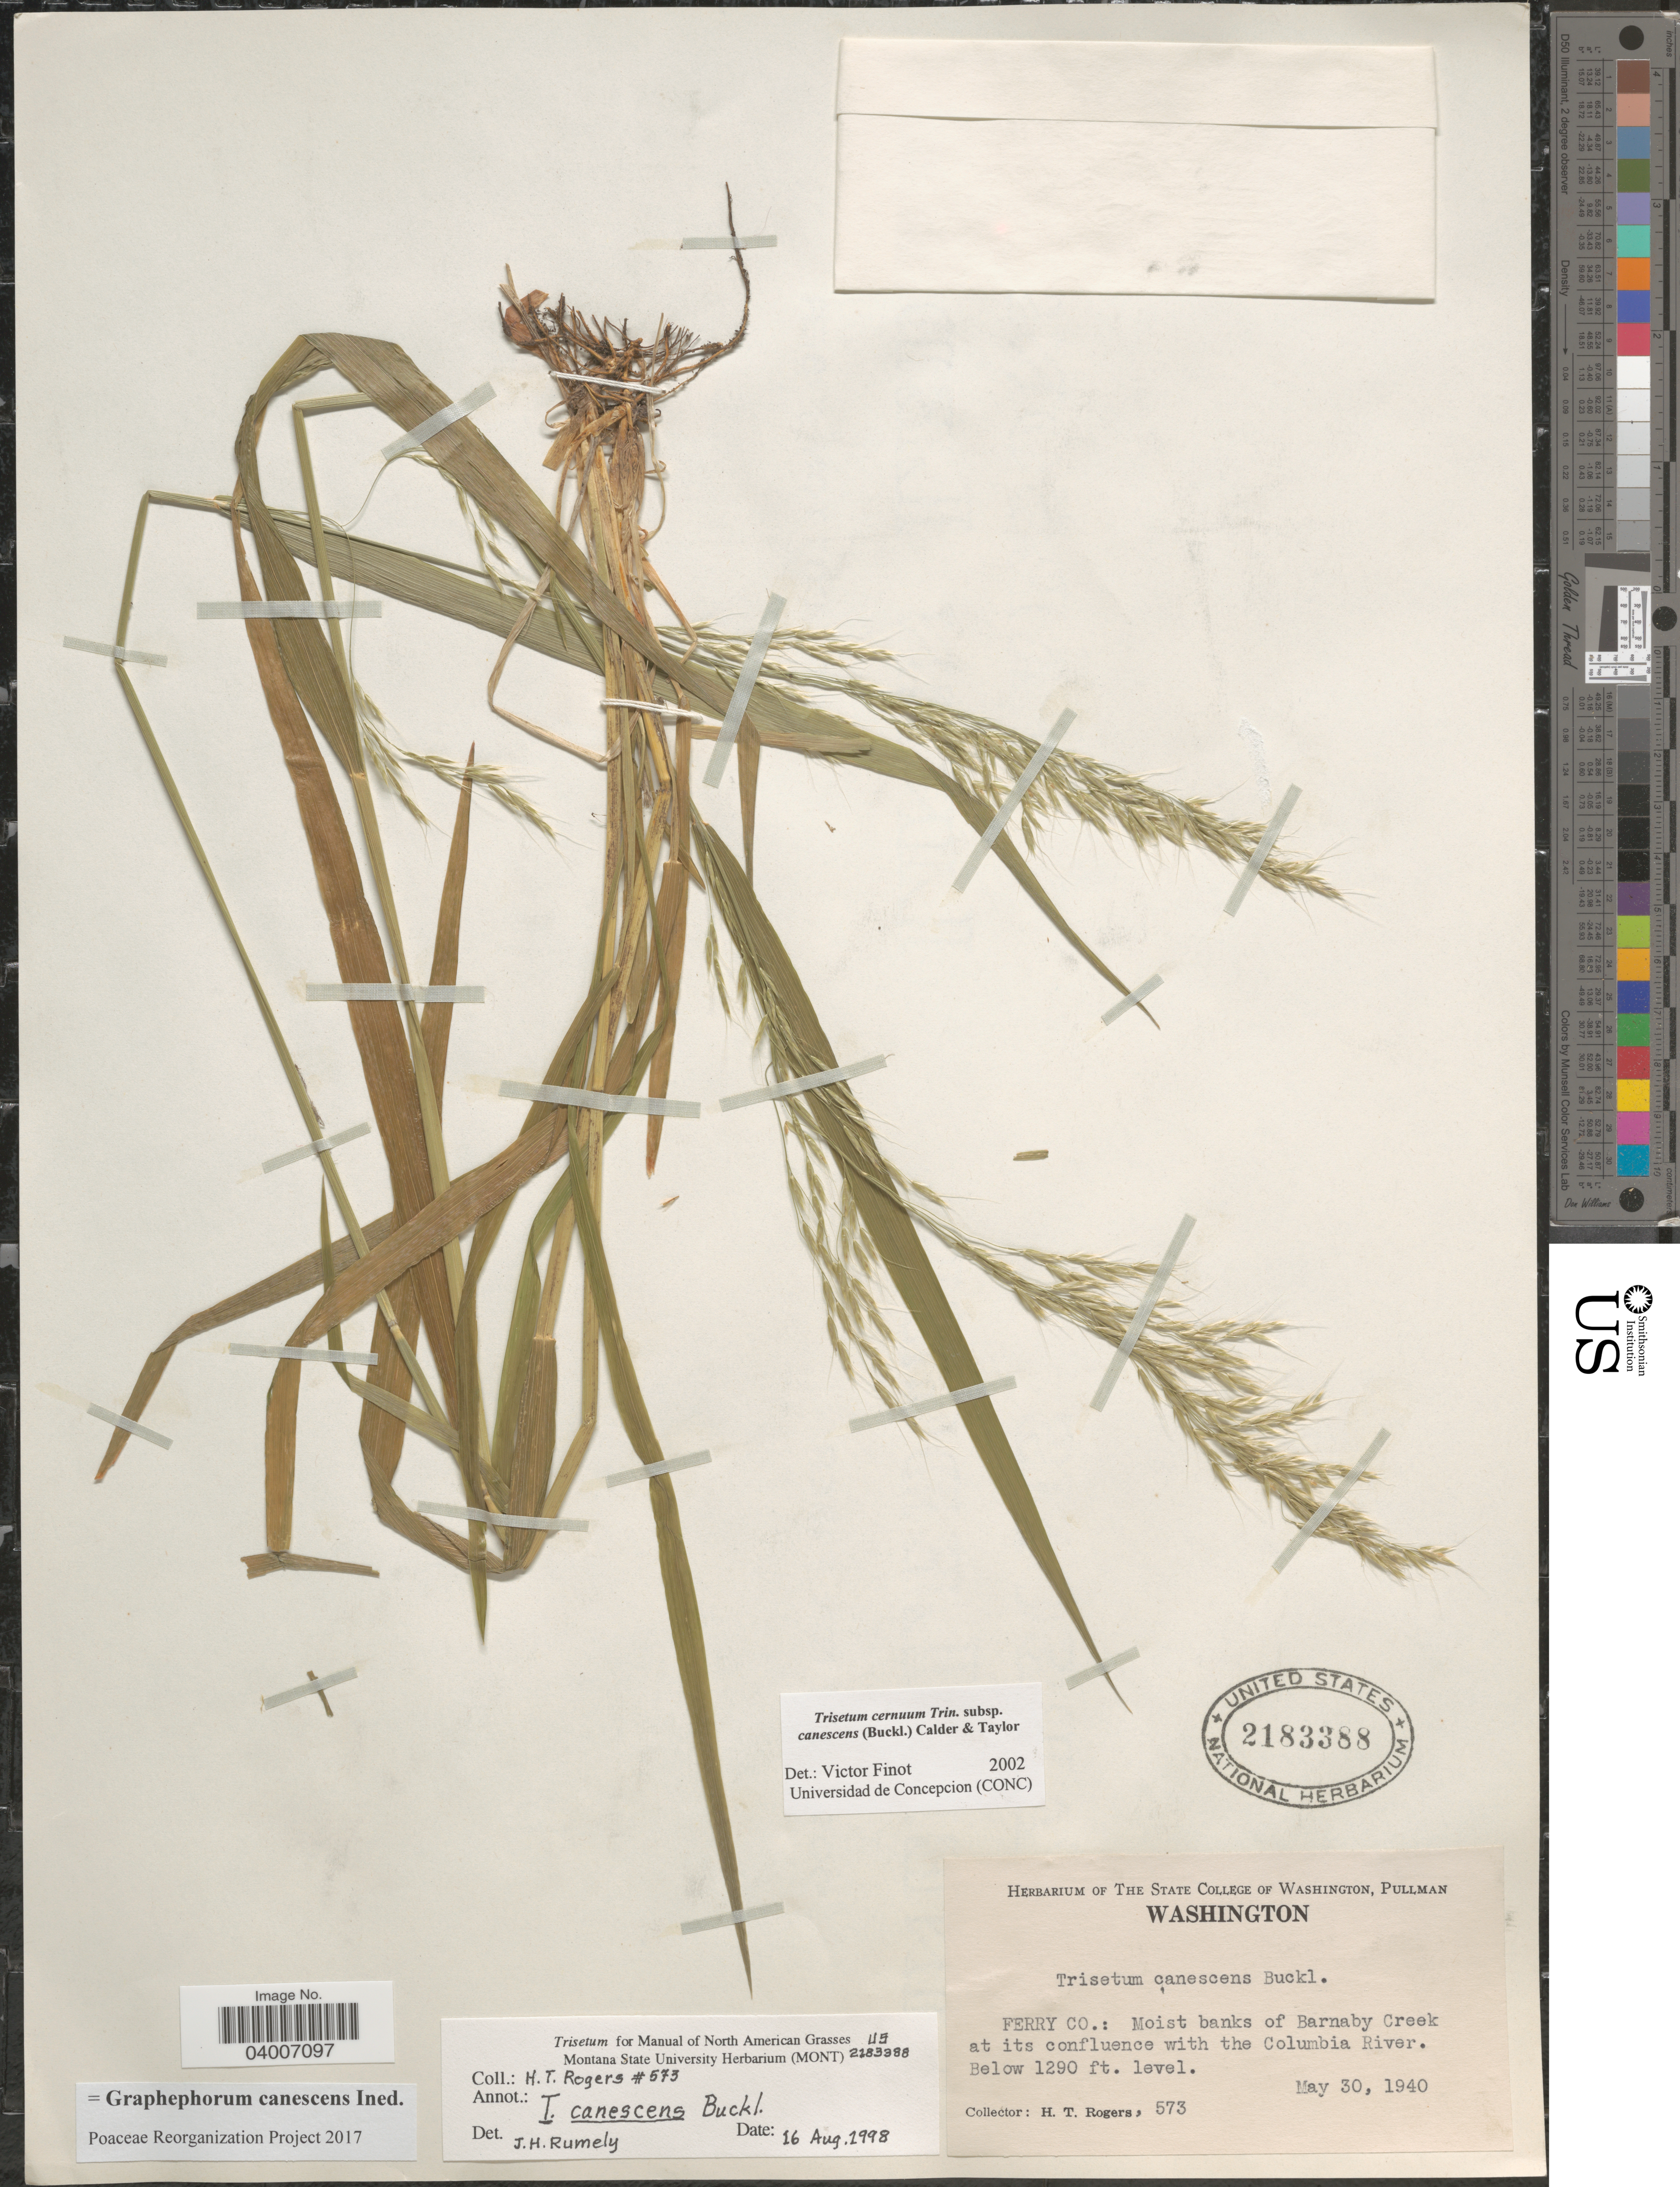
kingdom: Plantae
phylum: Tracheophyta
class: Liliopsida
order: Poales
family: Poaceae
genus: Graphephorum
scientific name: Graphephorum canescens ined.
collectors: H. Rogers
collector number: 573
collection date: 1940-05-30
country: United States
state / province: Washington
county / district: Ferry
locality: Ferry Co.: Moist banks of Barnaby Creek at its confluence with the Columbia River.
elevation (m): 393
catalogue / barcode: US 2183388